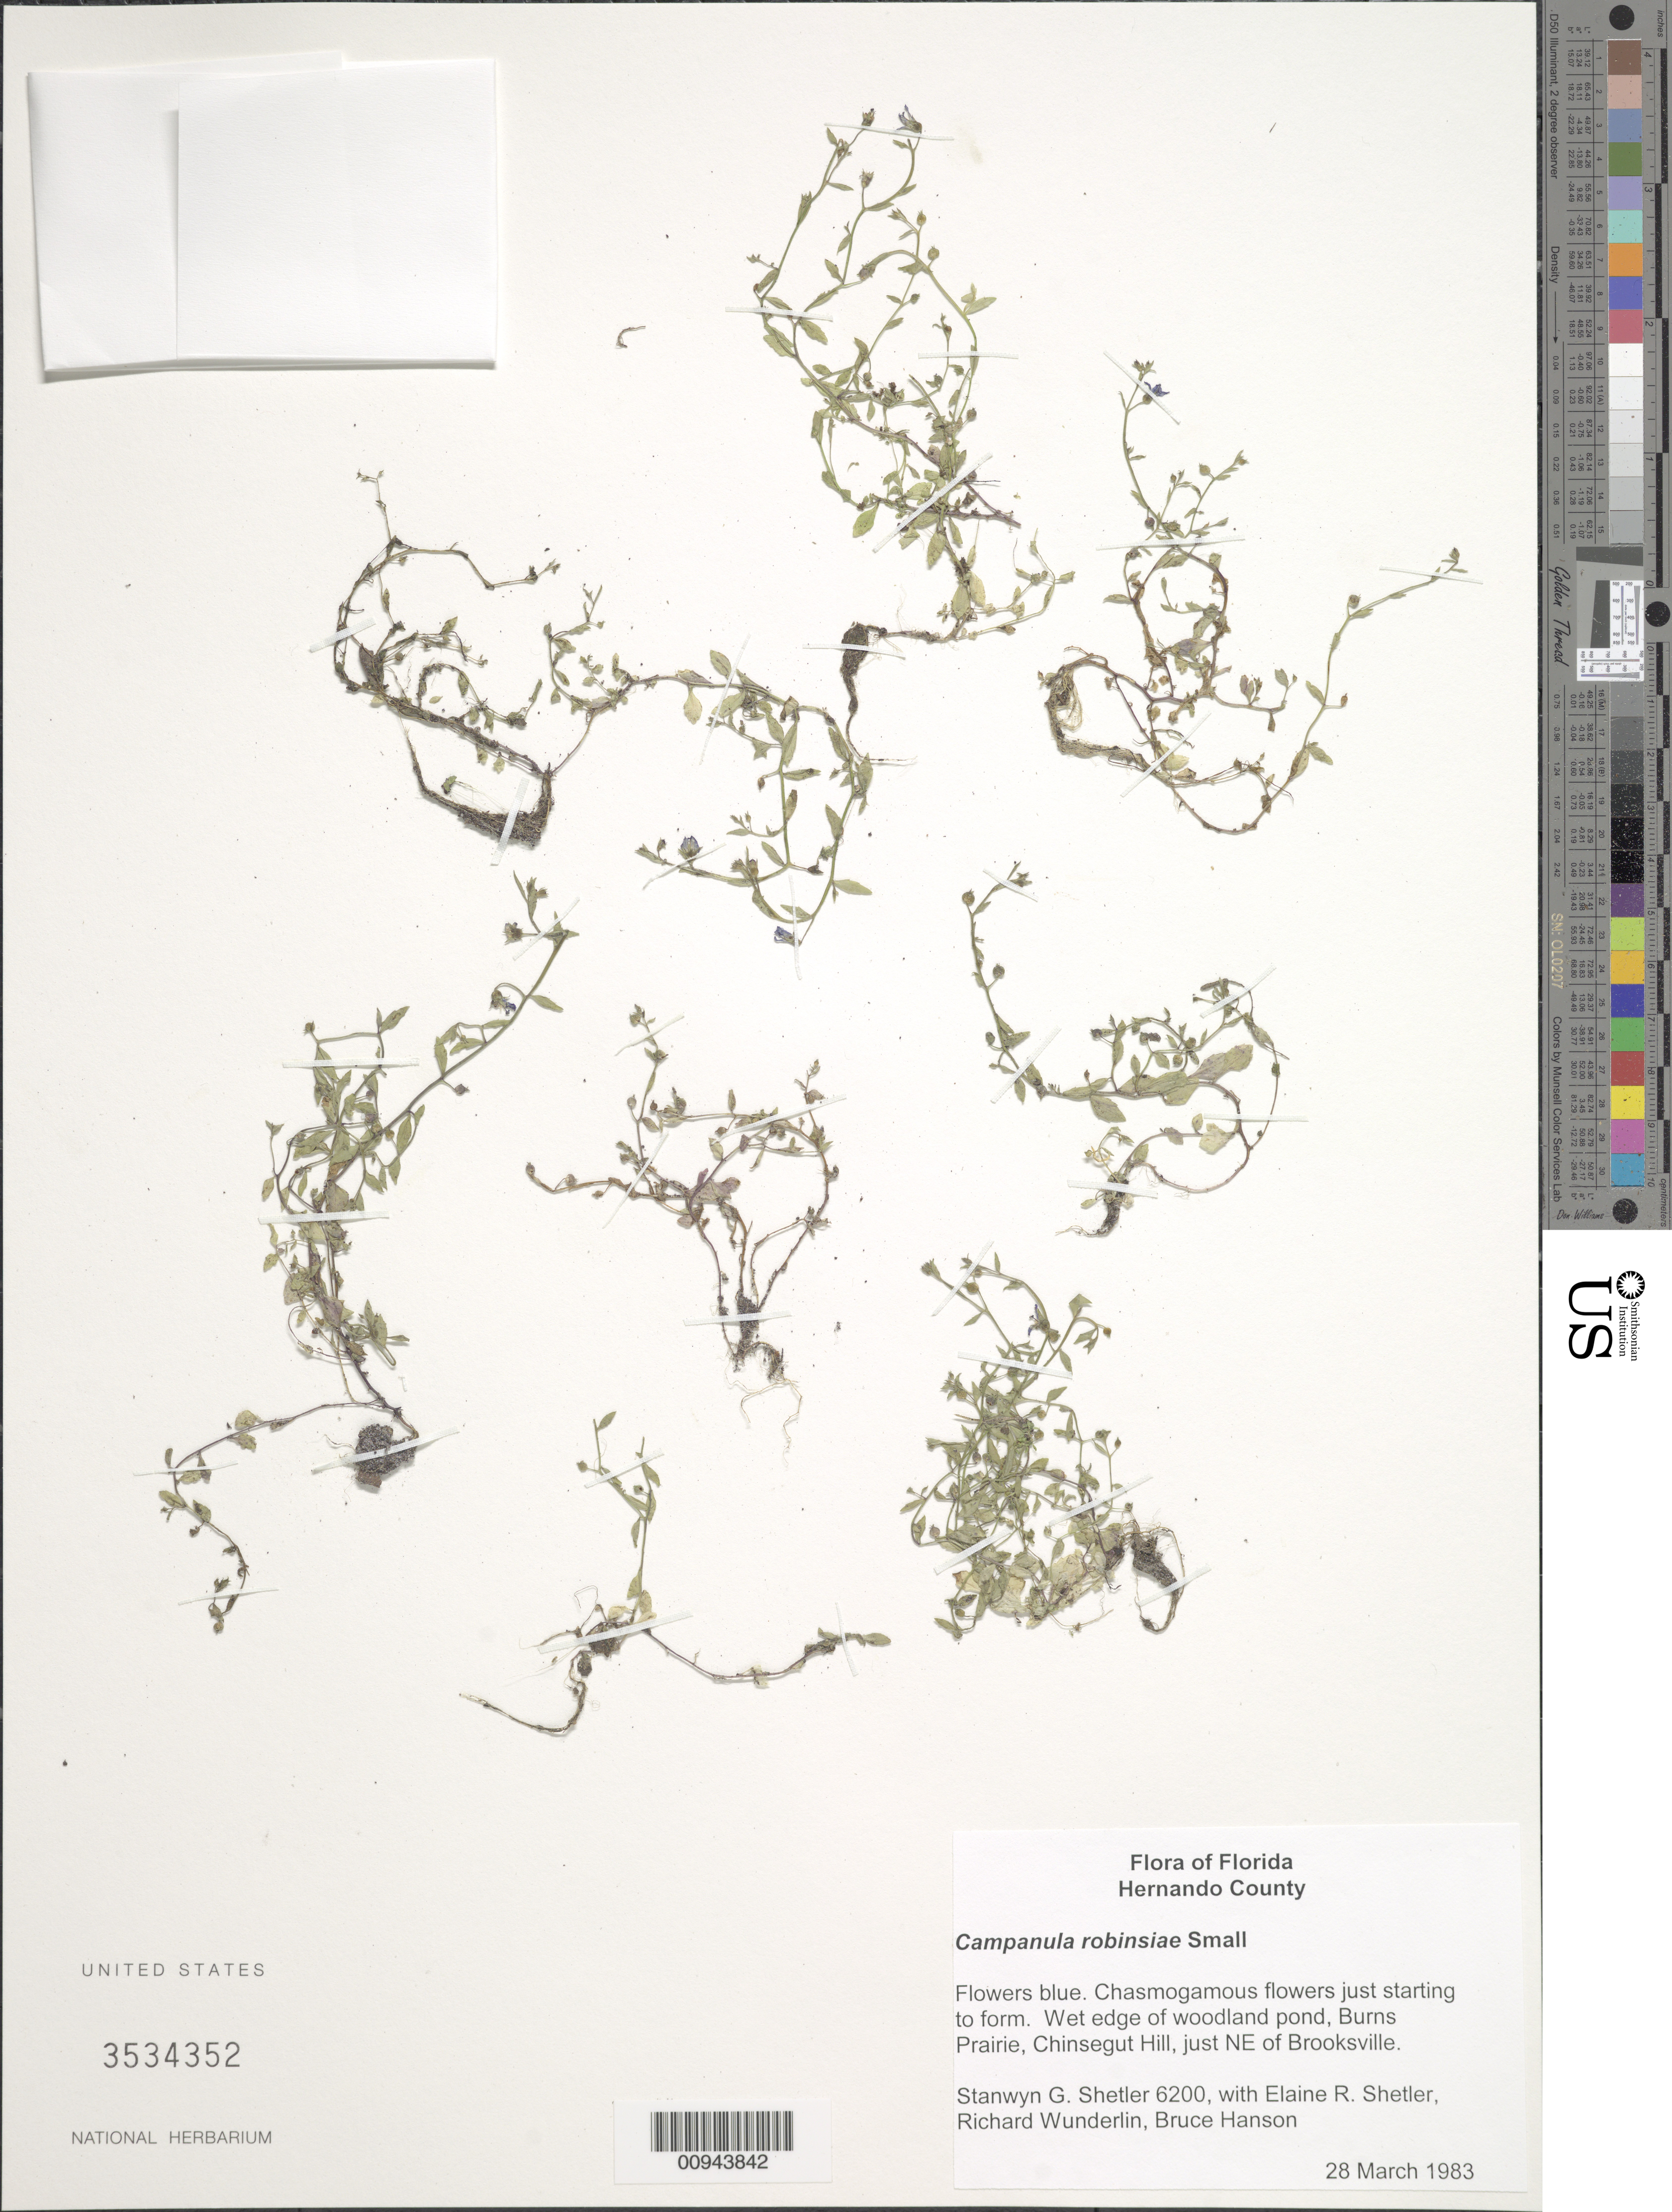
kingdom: Plantae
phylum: Tracheophyta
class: Magnoliopsida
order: Asterales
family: Campanulaceae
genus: Campanula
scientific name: Campanula robinsiae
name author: Small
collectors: S. Shetler, E. R. Shetler, R. P. Wunderlin & B. Hanson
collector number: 6200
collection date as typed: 28 March 1983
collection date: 1983-03-28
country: United States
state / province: Florida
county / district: Hernando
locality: Burns Prairie, Chinsegut Hill, just NE of Brooksville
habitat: wet edge of woodland pond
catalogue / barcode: US 3534352